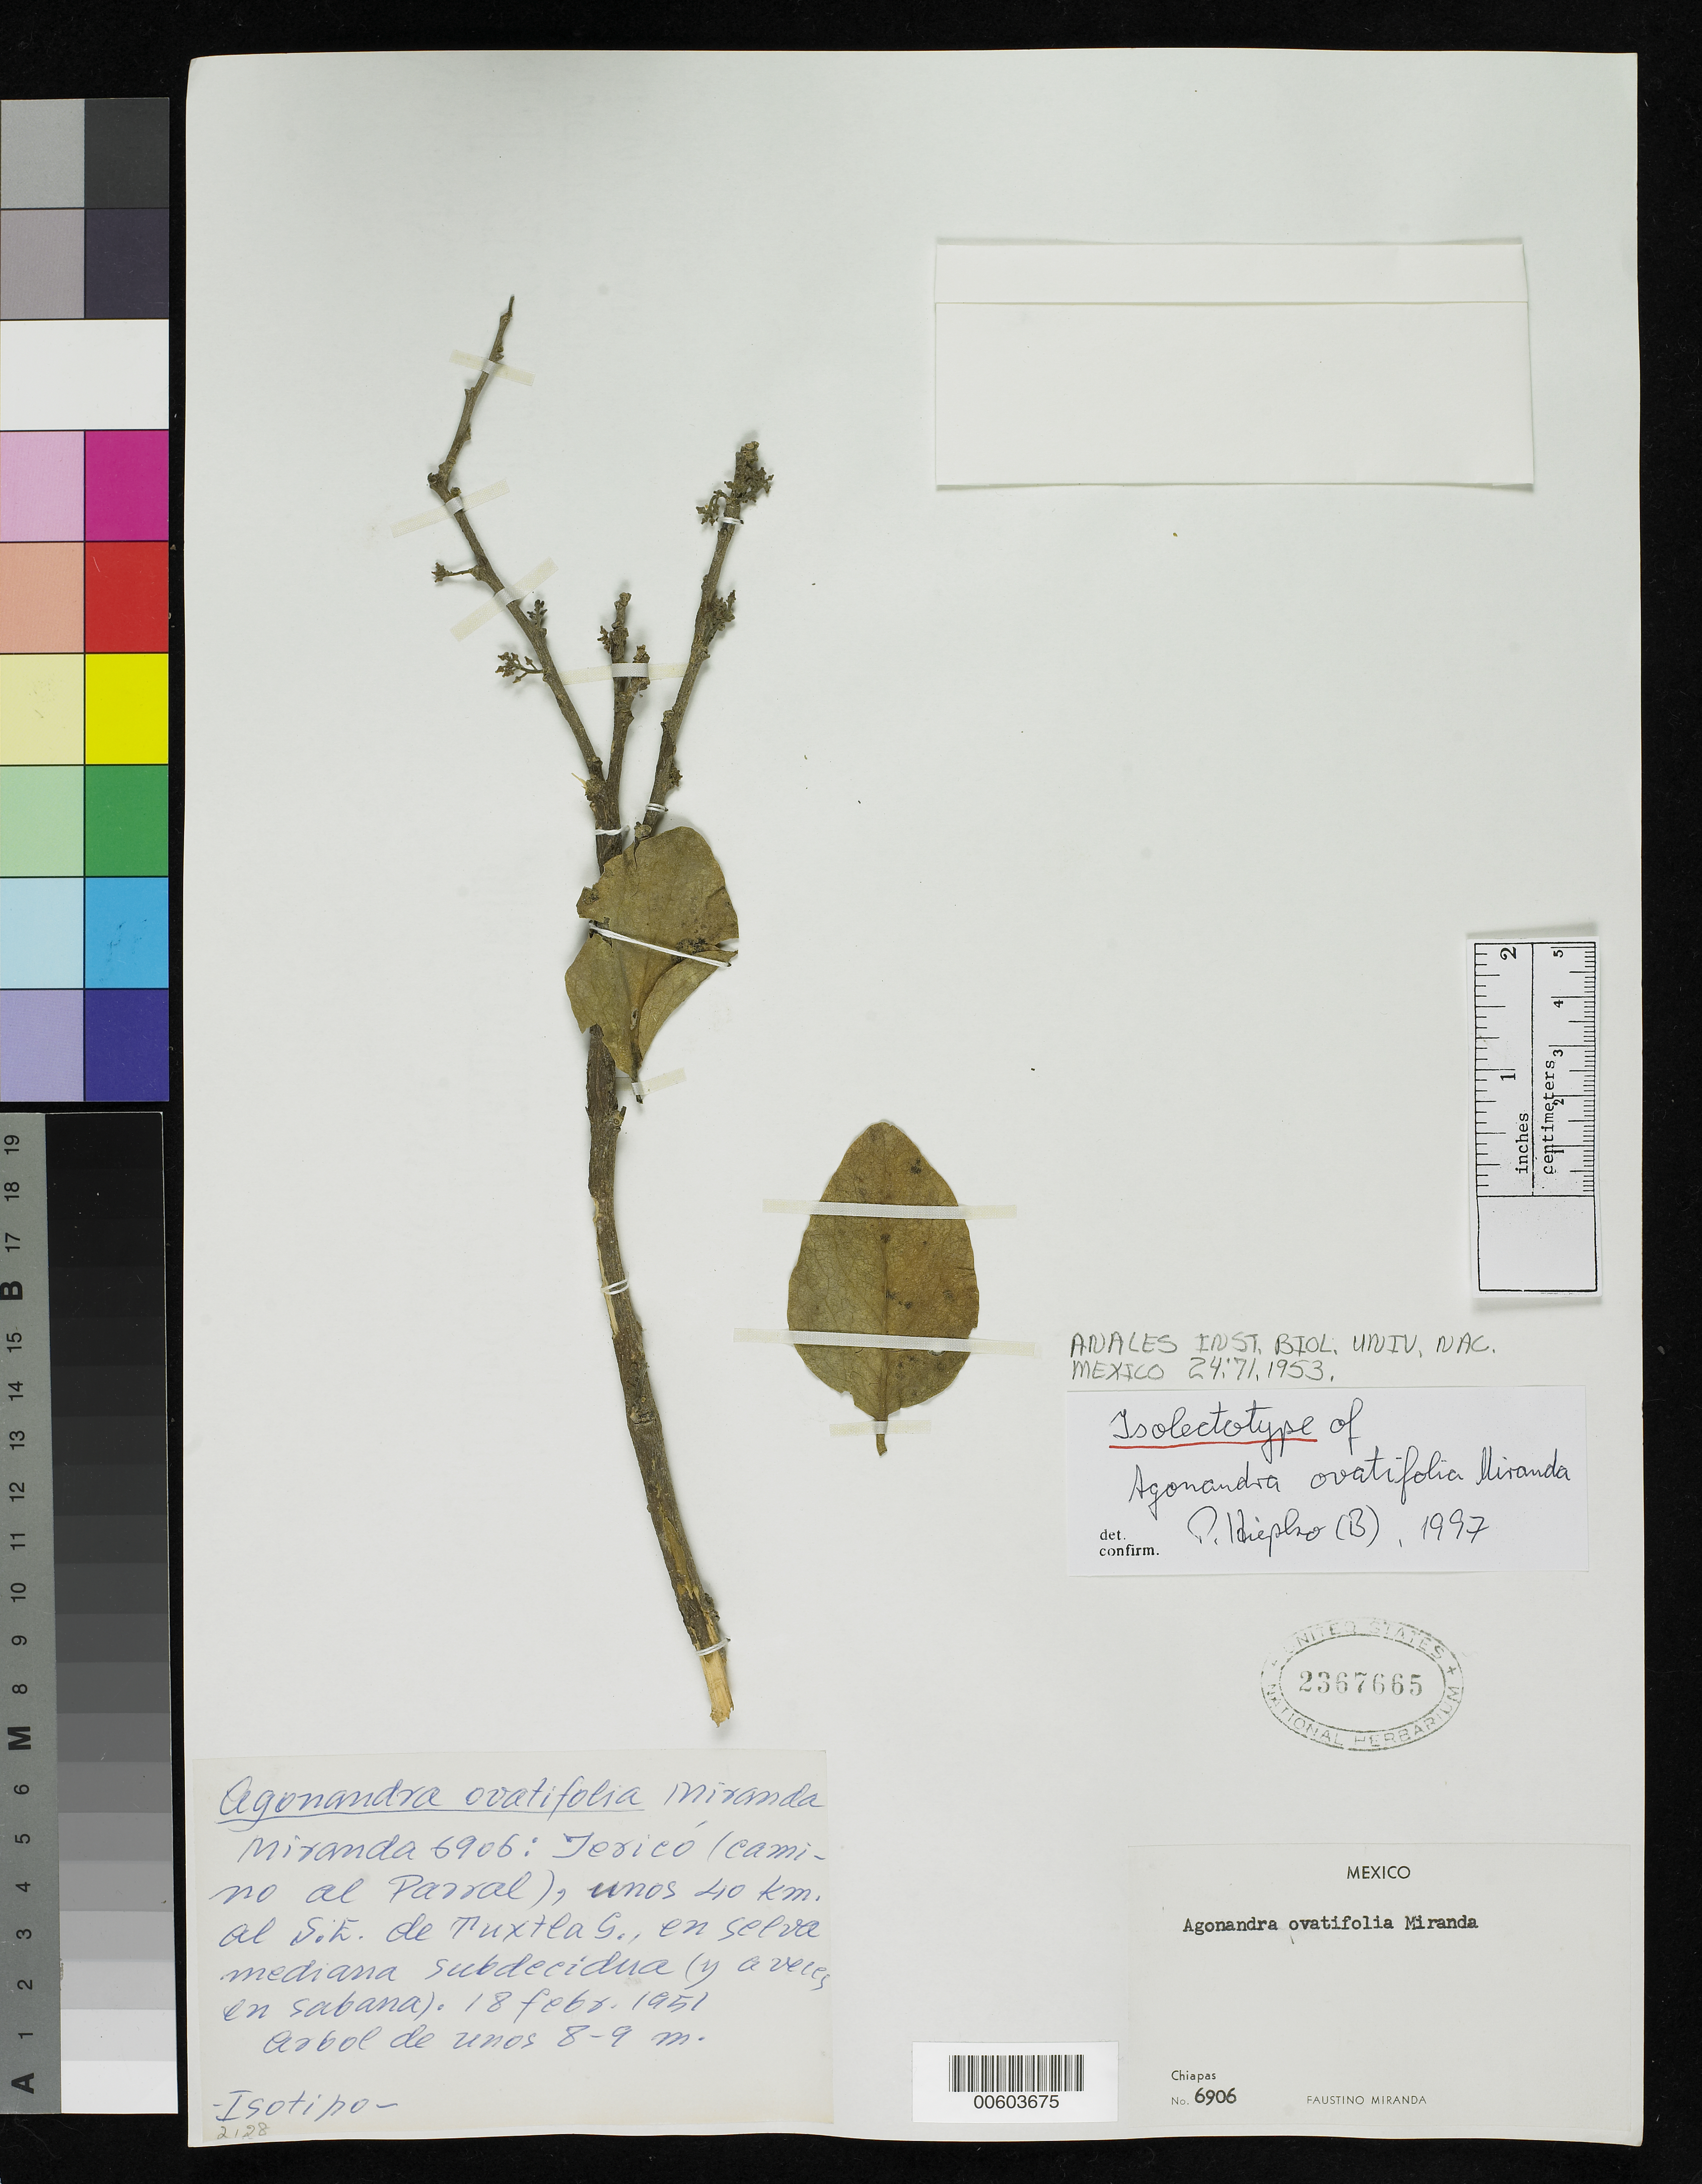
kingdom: Plantae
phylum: Tracheophyta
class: Magnoliopsida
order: Santalales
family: Opiliaceae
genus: Agonandra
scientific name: Agonandra ovatifolia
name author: Miranda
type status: Isosyntype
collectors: F. Miranda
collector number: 6906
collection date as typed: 18 Feb 1951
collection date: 1951-02-18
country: Mexico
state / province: Chiapas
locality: Texico, camino al SE de Tuxtlag.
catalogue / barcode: US 2367665